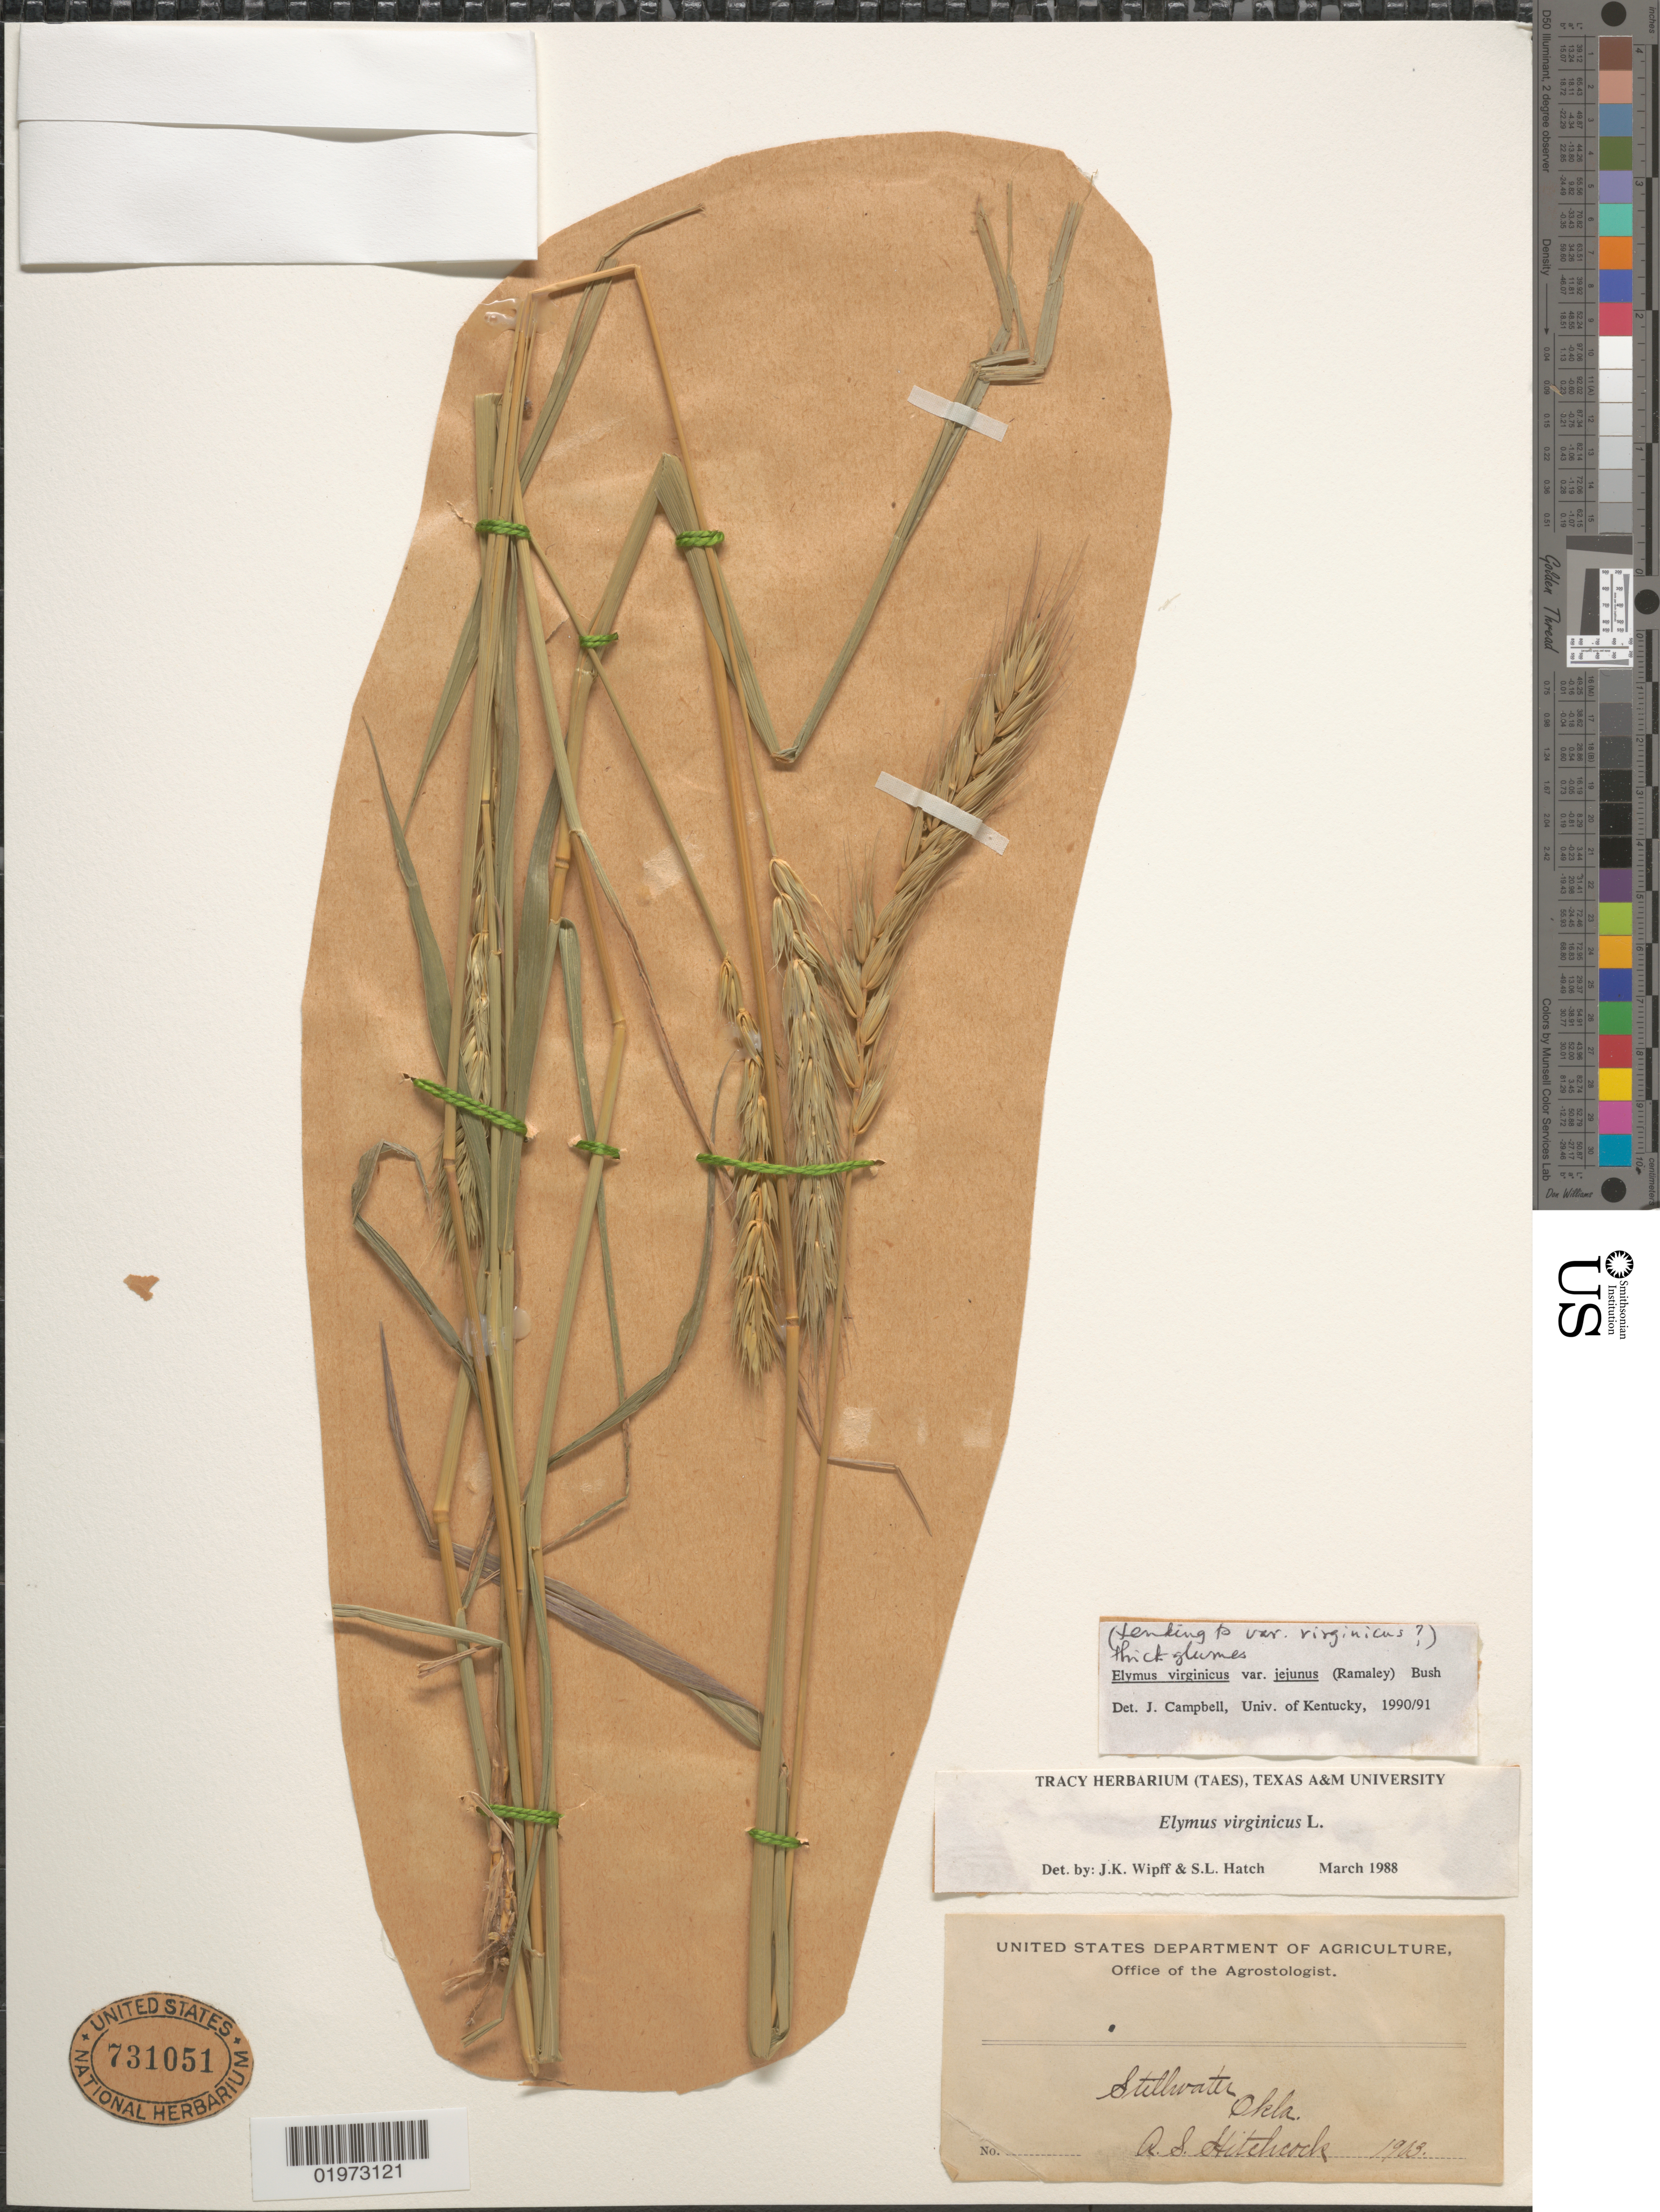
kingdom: Plantae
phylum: Tracheophyta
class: Liliopsida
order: Poales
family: Poaceae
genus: Elymus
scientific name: Elymus virginicus var. virginicus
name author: L.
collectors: A. S. Hitchcock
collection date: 1903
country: United States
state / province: Oklahoma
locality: Stillwater.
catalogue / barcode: US 731051